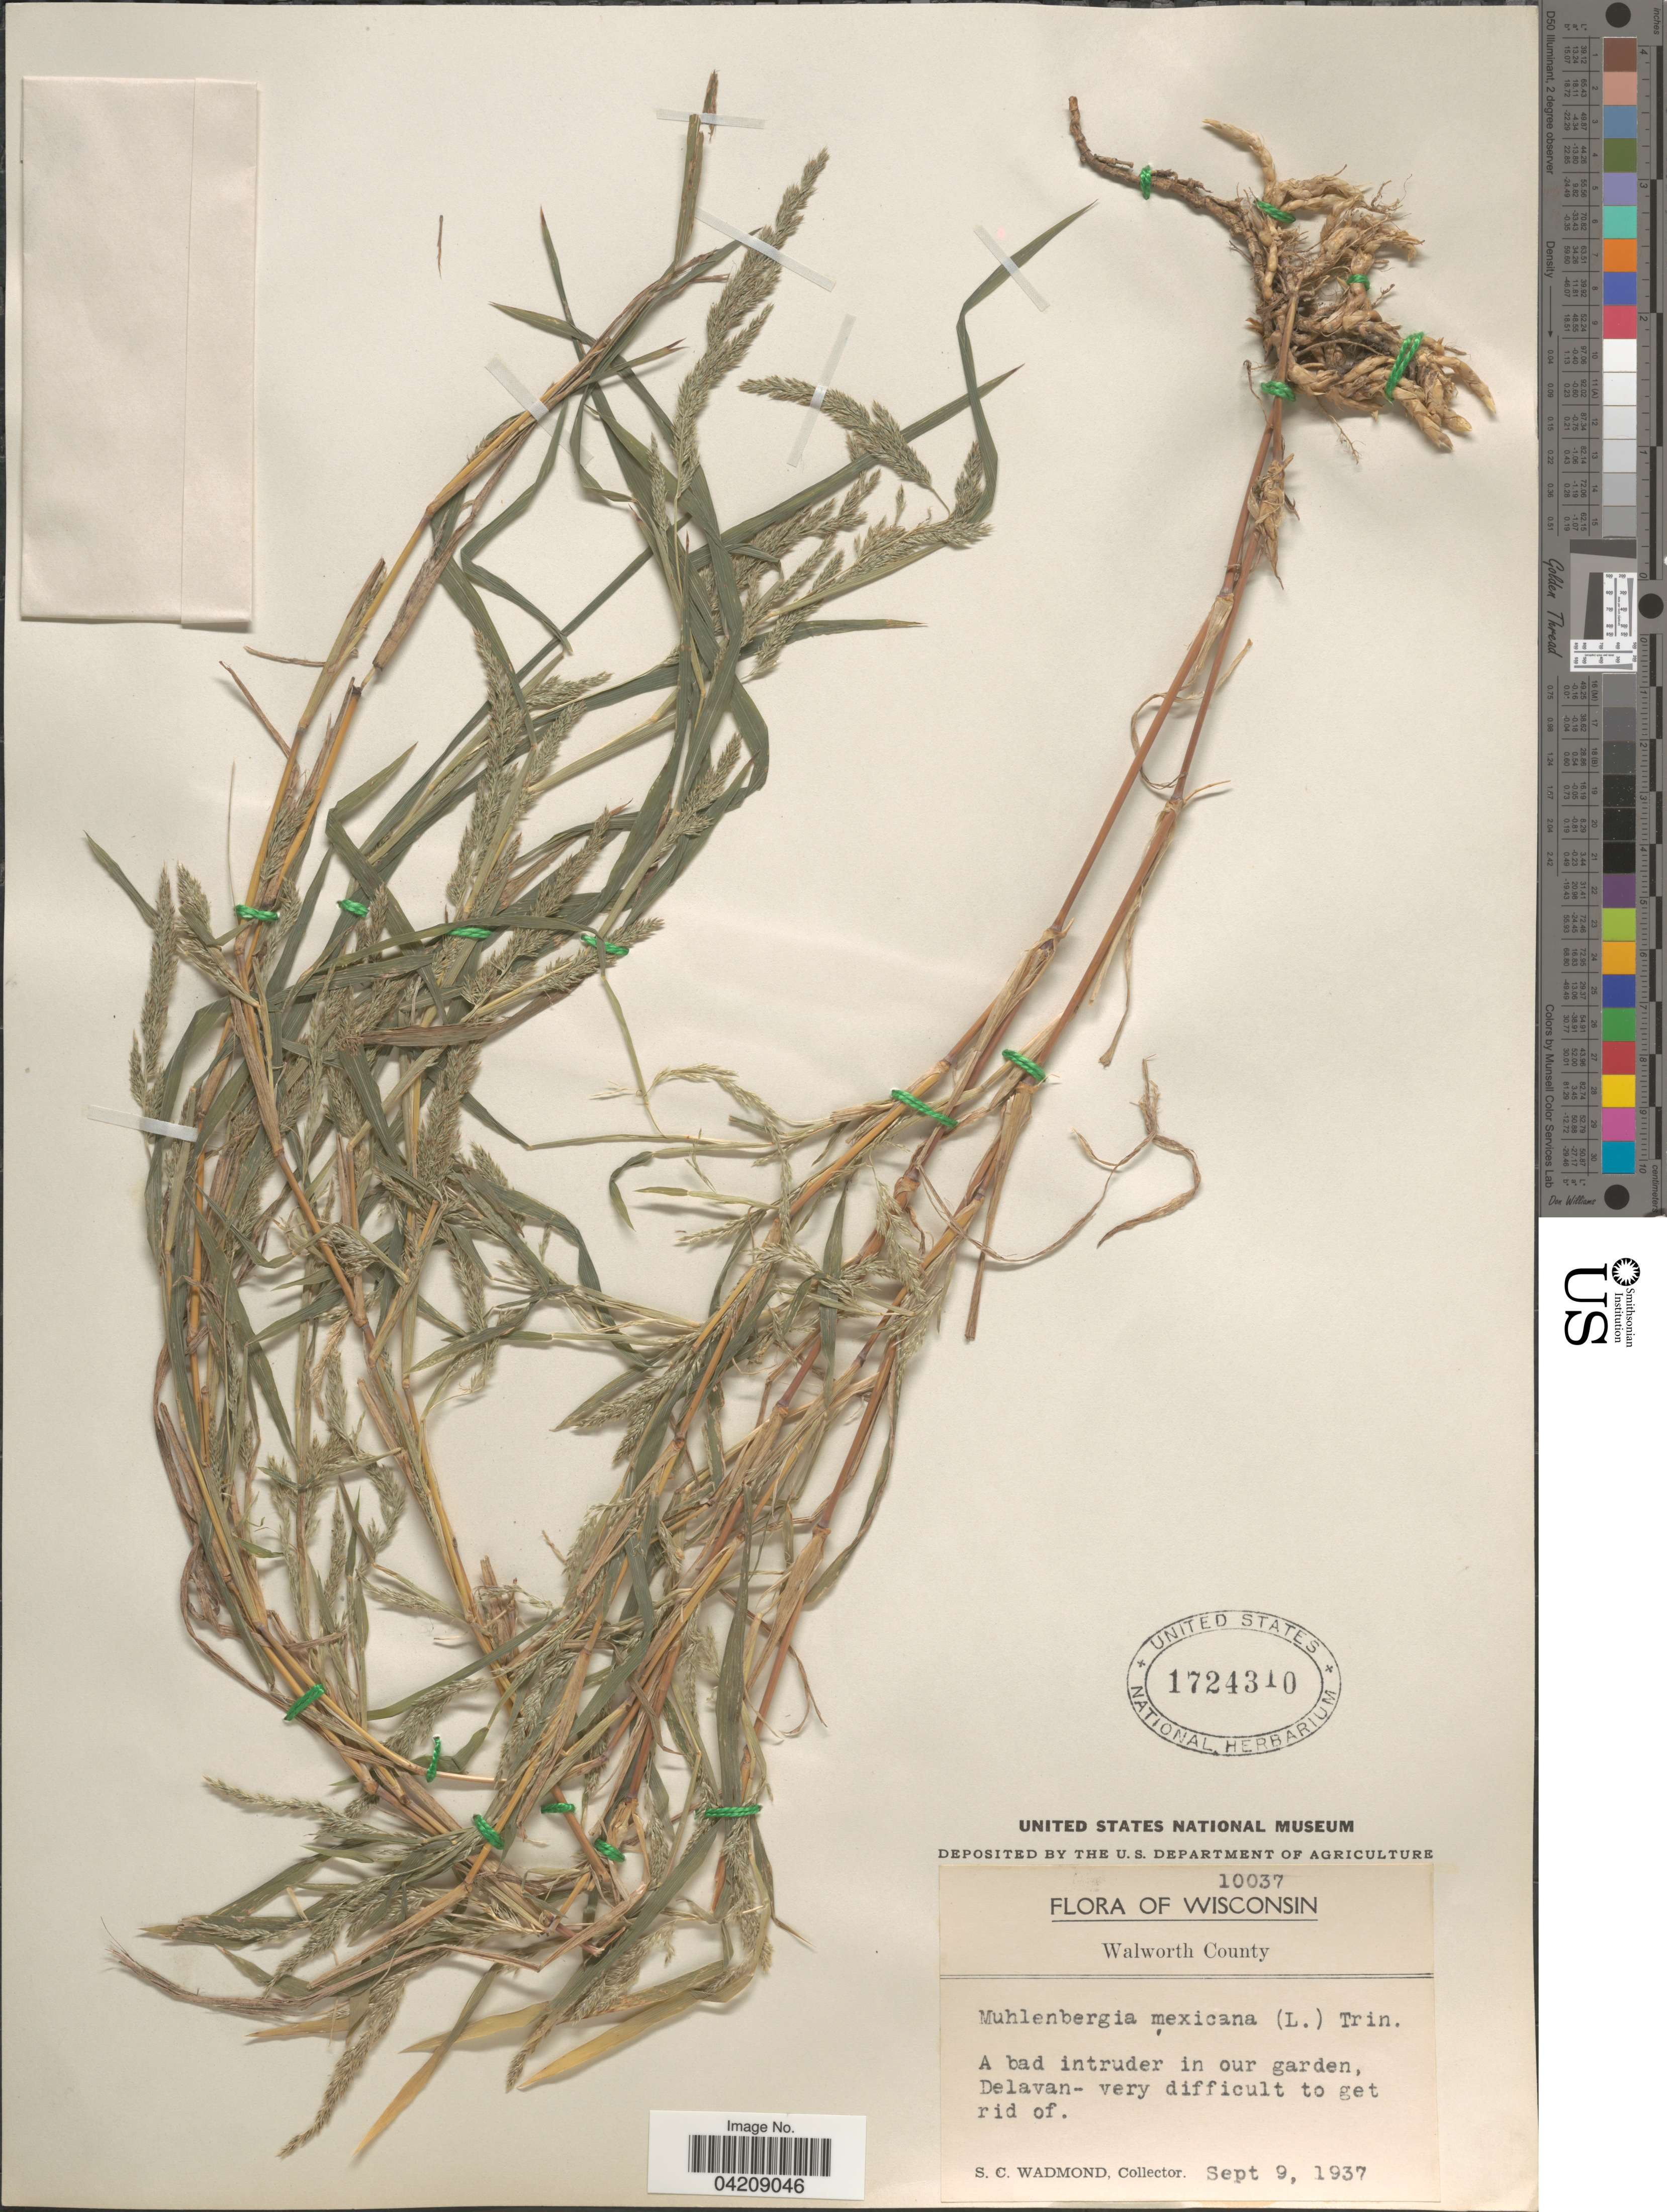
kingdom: Plantae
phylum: Tracheophyta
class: Liliopsida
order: Poales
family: Poaceae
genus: Muhlenbergia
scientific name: Muhlenbergia frondosa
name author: (Poir.) Fernald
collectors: S. Wadmond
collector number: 10037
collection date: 1937-09-09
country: United States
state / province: Wisconsin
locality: Walworth County. Delavan.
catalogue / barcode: US 1724310